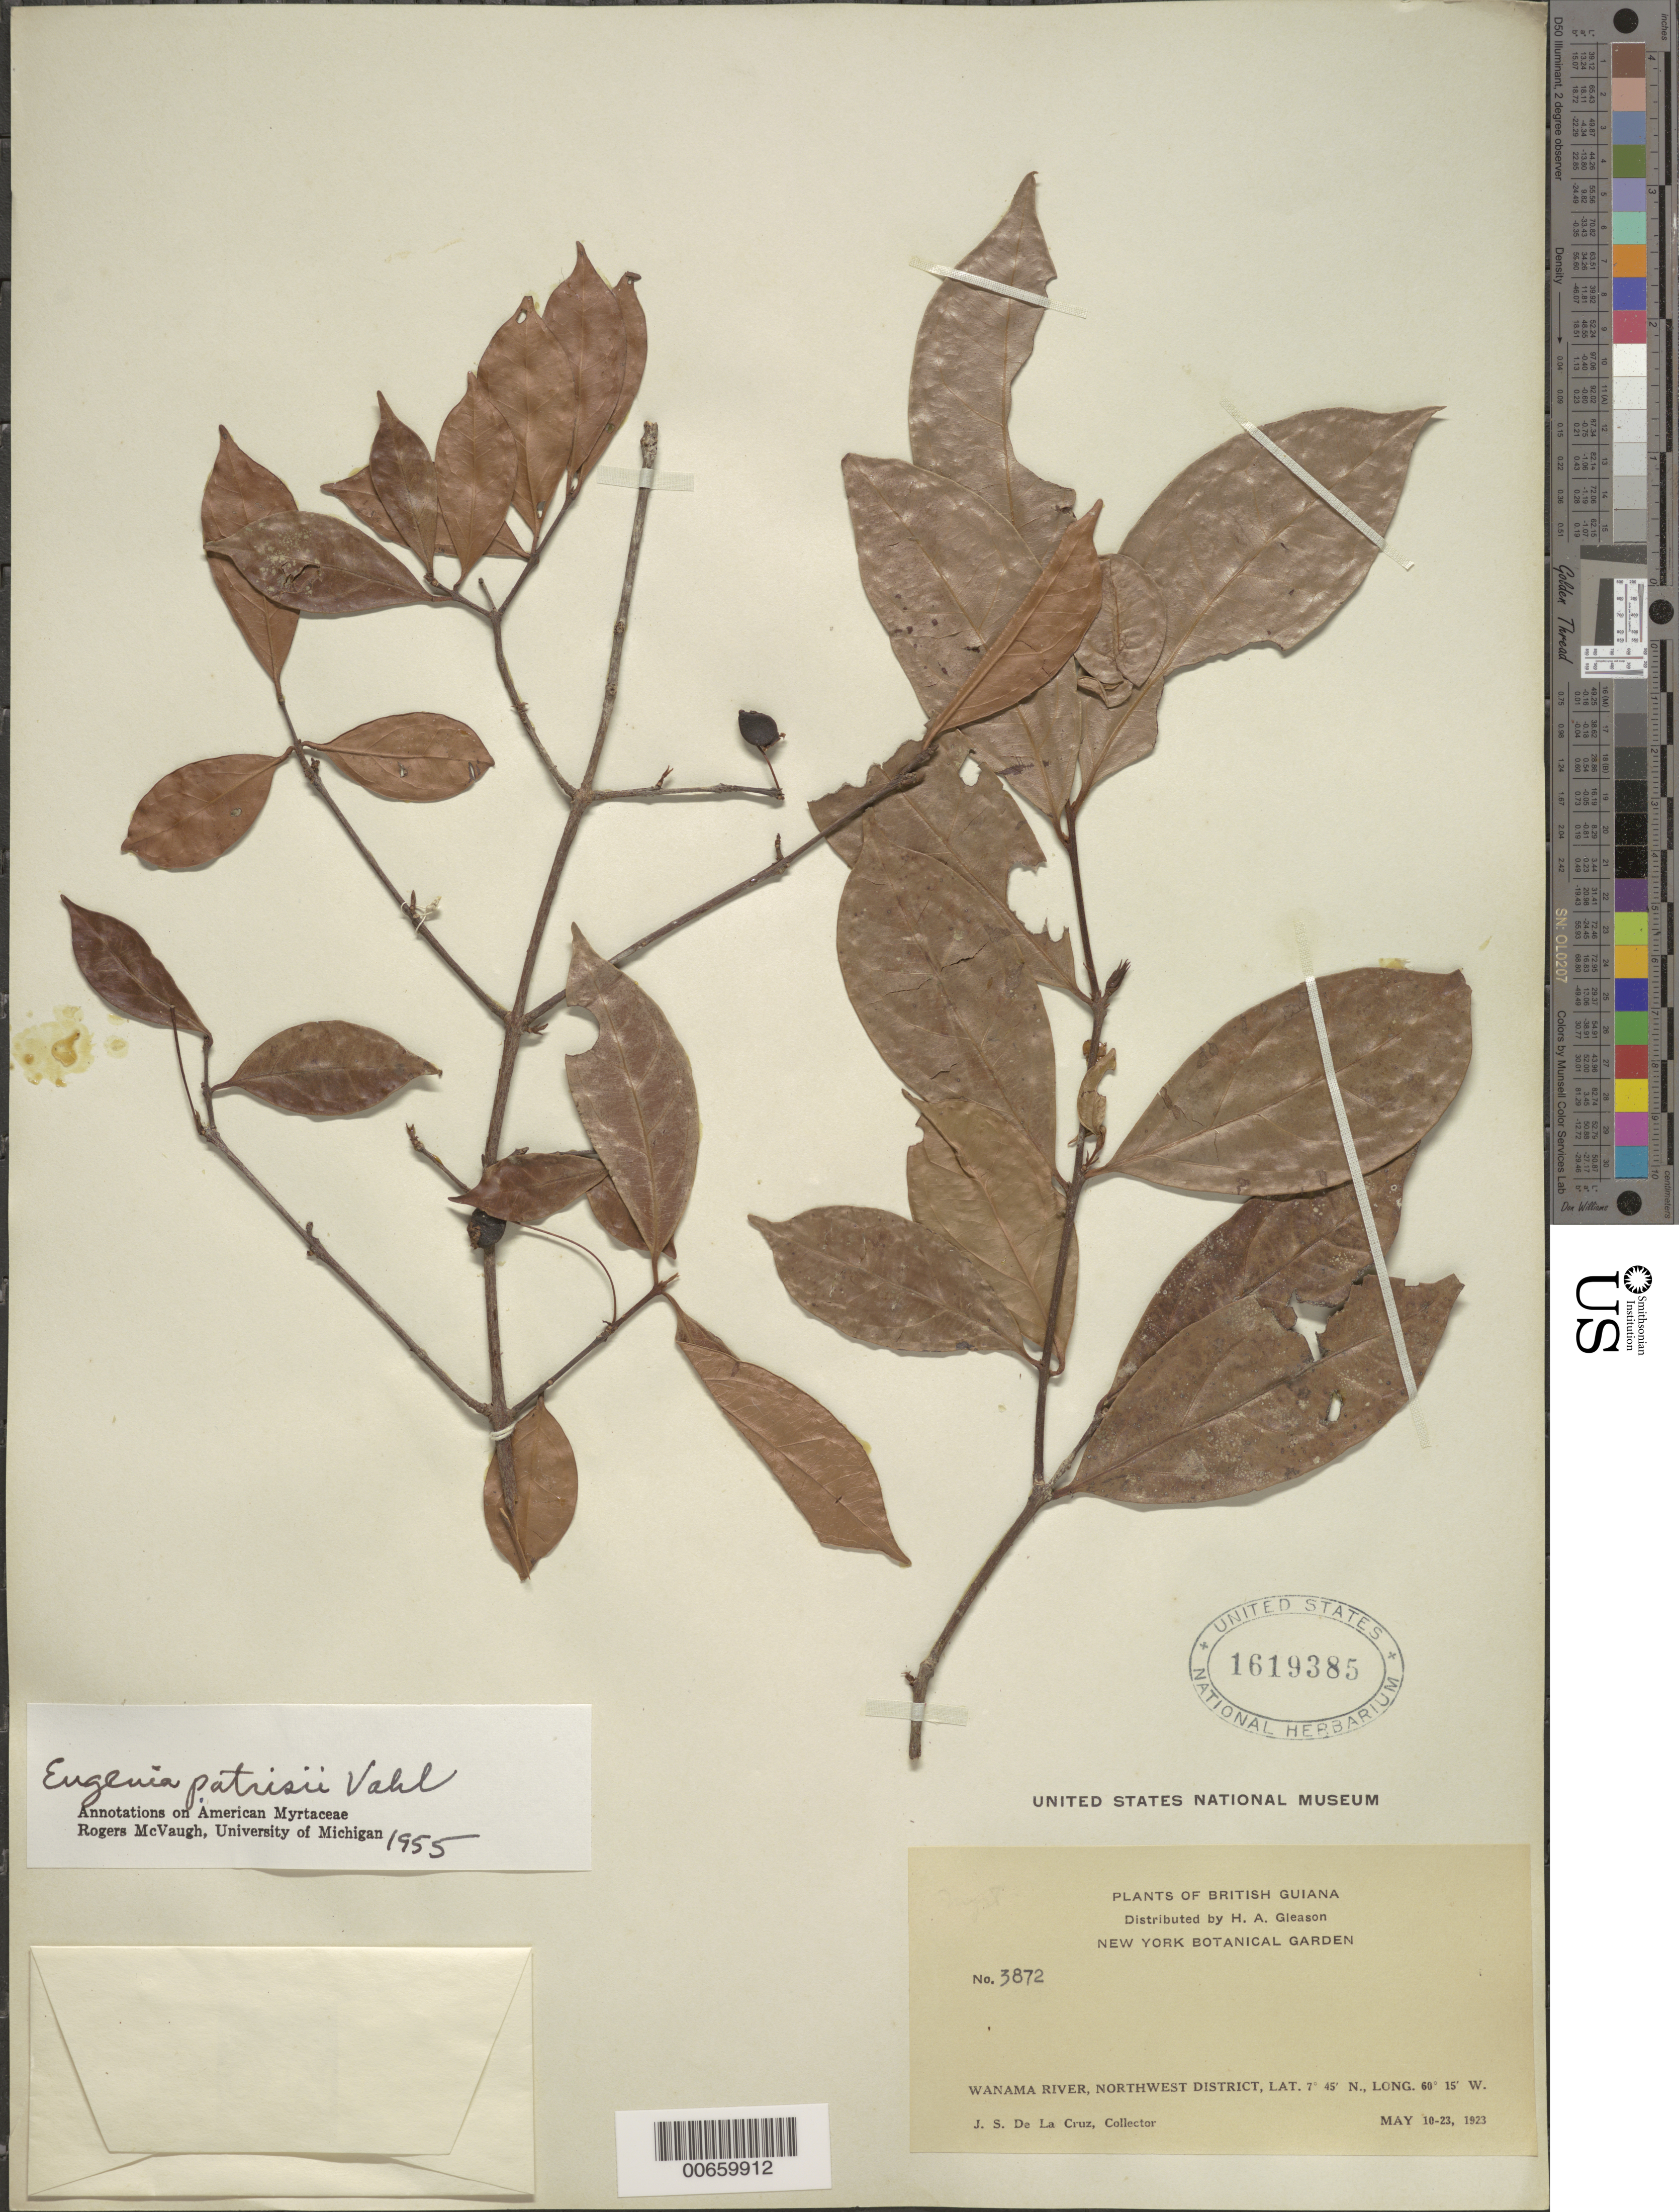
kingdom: Plantae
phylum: Tracheophyta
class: Magnoliopsida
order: Myrtales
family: Myrtaceae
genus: Eugenia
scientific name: Eugenia patrisii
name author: Vahl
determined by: McVaugh, R.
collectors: J. S. de la Cruz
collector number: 3872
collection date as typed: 10-May-23 to 23-May-23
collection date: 1923-05-10/1923-05-23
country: Guyana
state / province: Barima-Waini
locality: Wanama R., NW District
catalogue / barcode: US 1619385